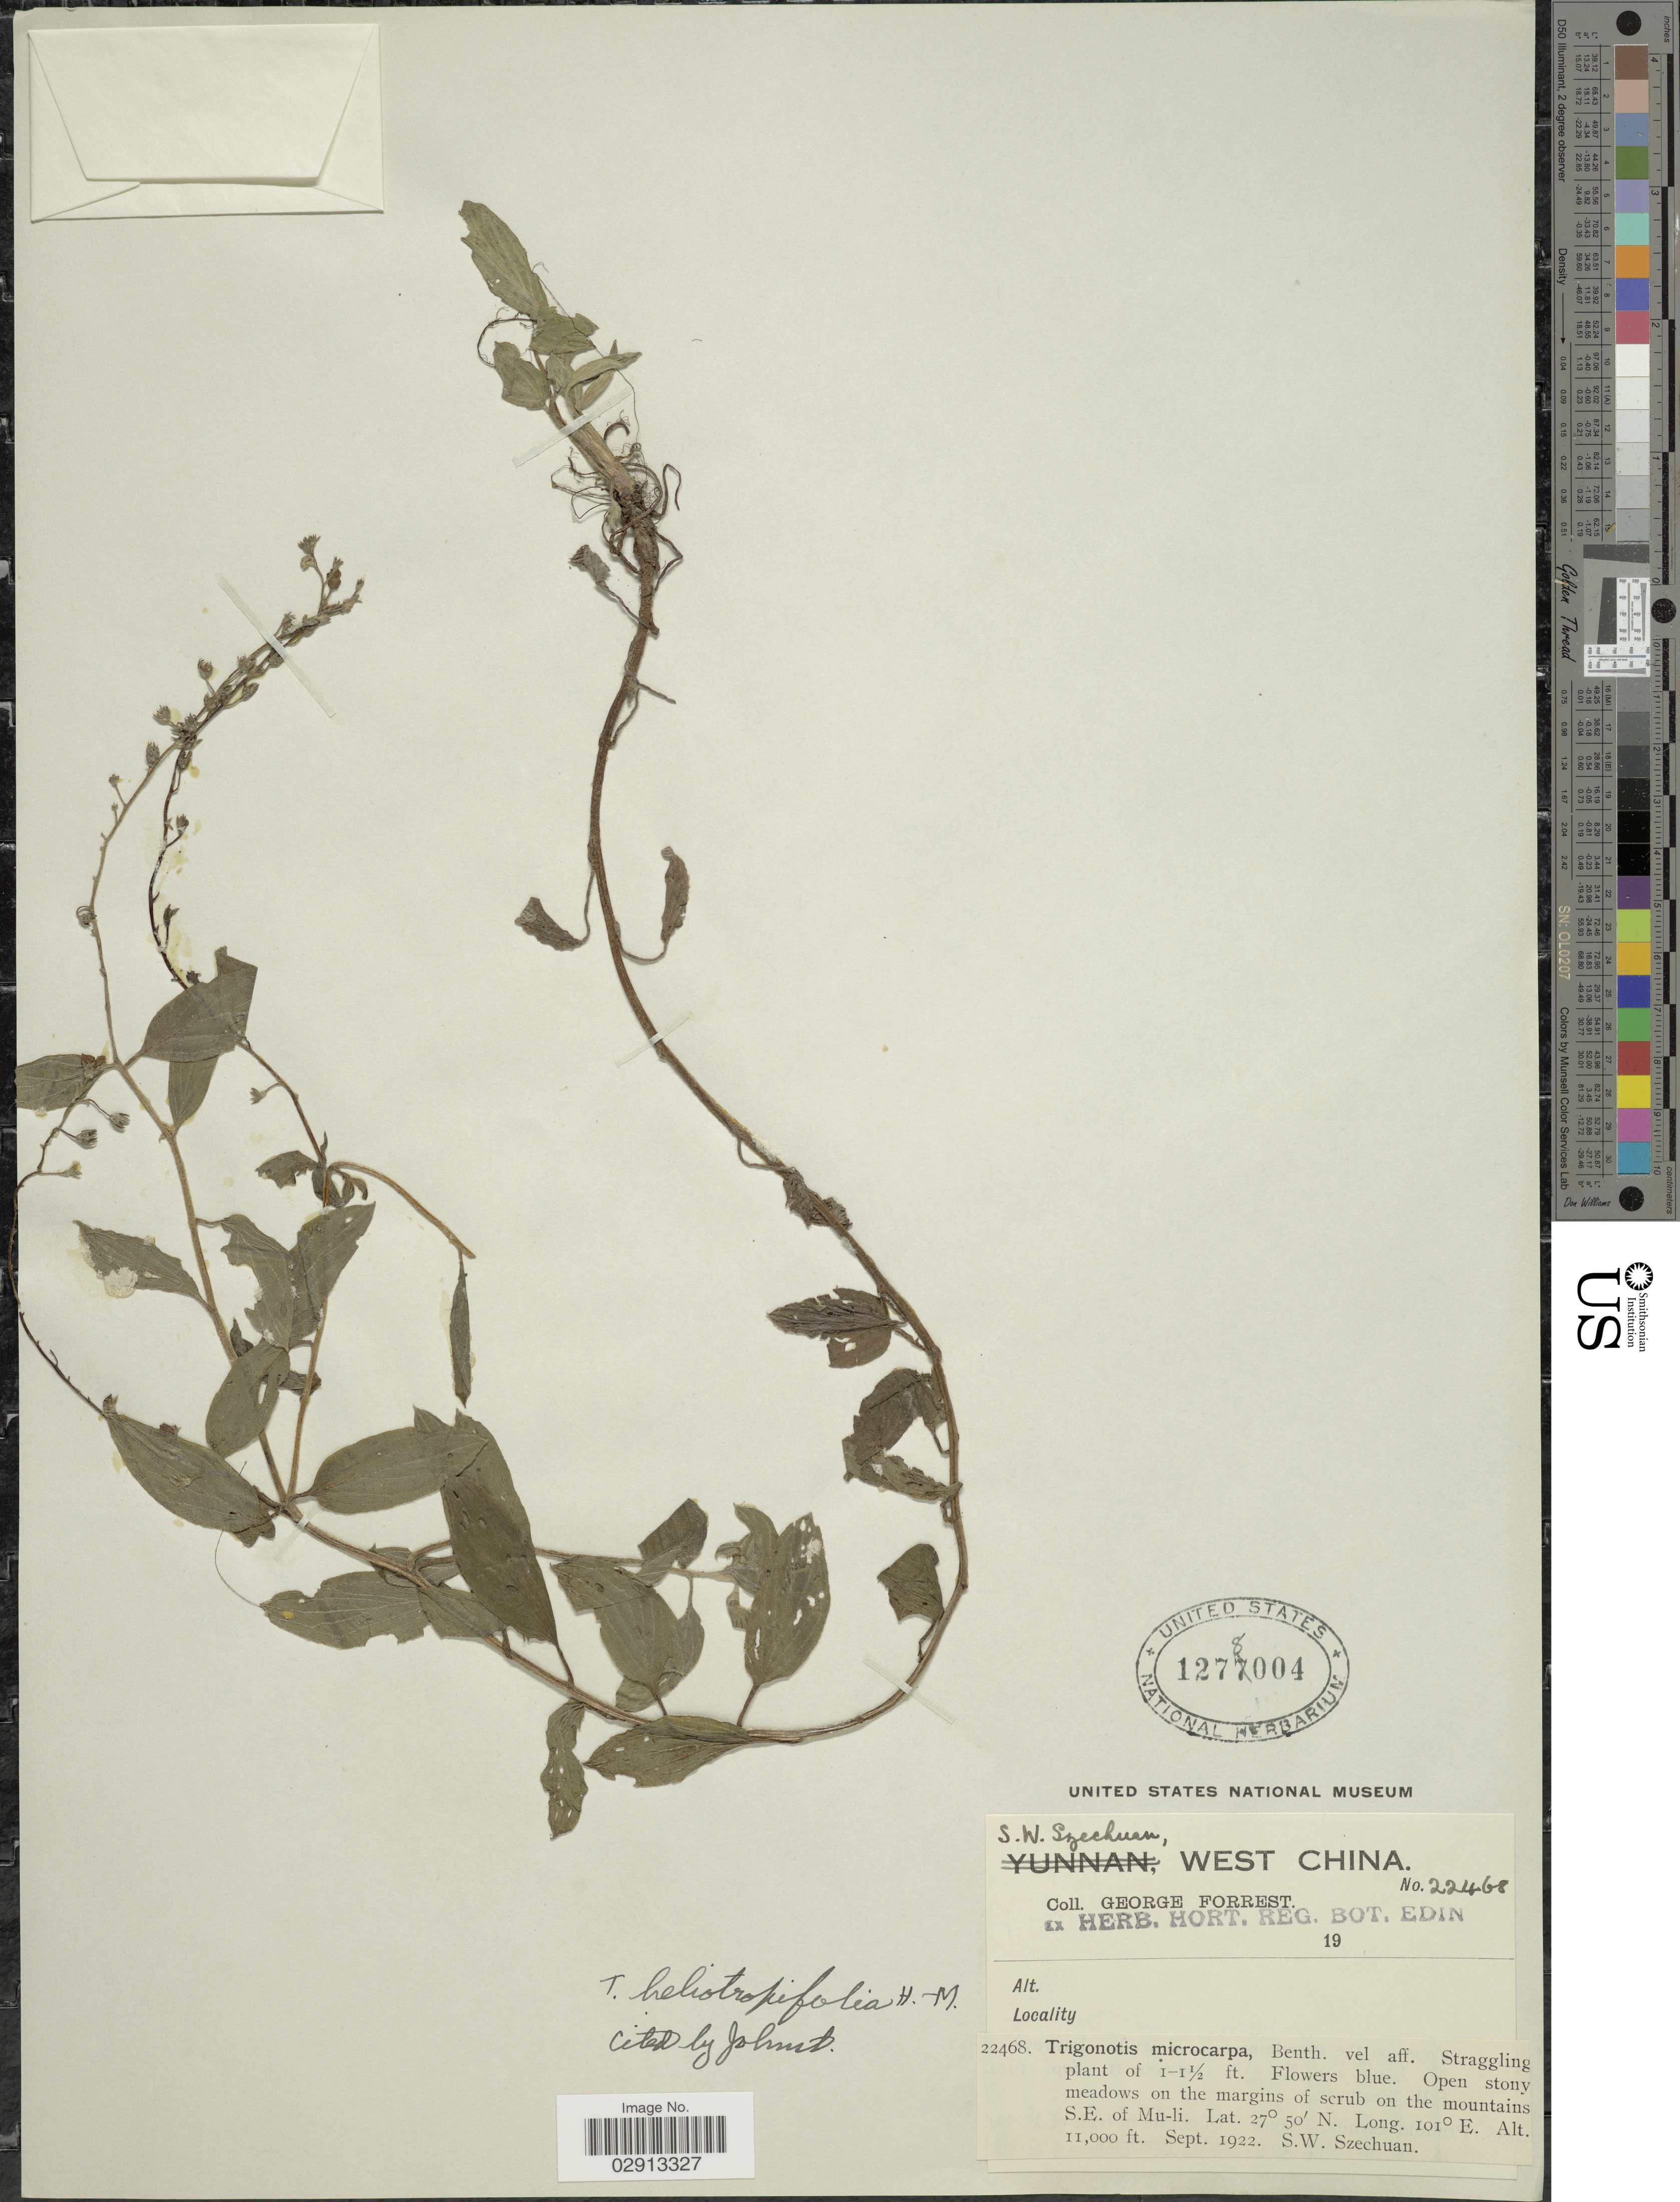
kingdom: Plantae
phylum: Tracheophyta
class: Magnoliopsida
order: Boraginales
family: Boraginaceae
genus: Trigonotis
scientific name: Trigonotis heliotropifolia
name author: Hand.-Mazz.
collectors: G. Forrest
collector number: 22468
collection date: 1922-09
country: China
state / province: Sichuan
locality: S. W. Szechuan, West China. Open stony meadows on the margins of scrub on the mountains S. E. of Mu-li.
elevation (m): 3353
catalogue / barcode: US 1278004